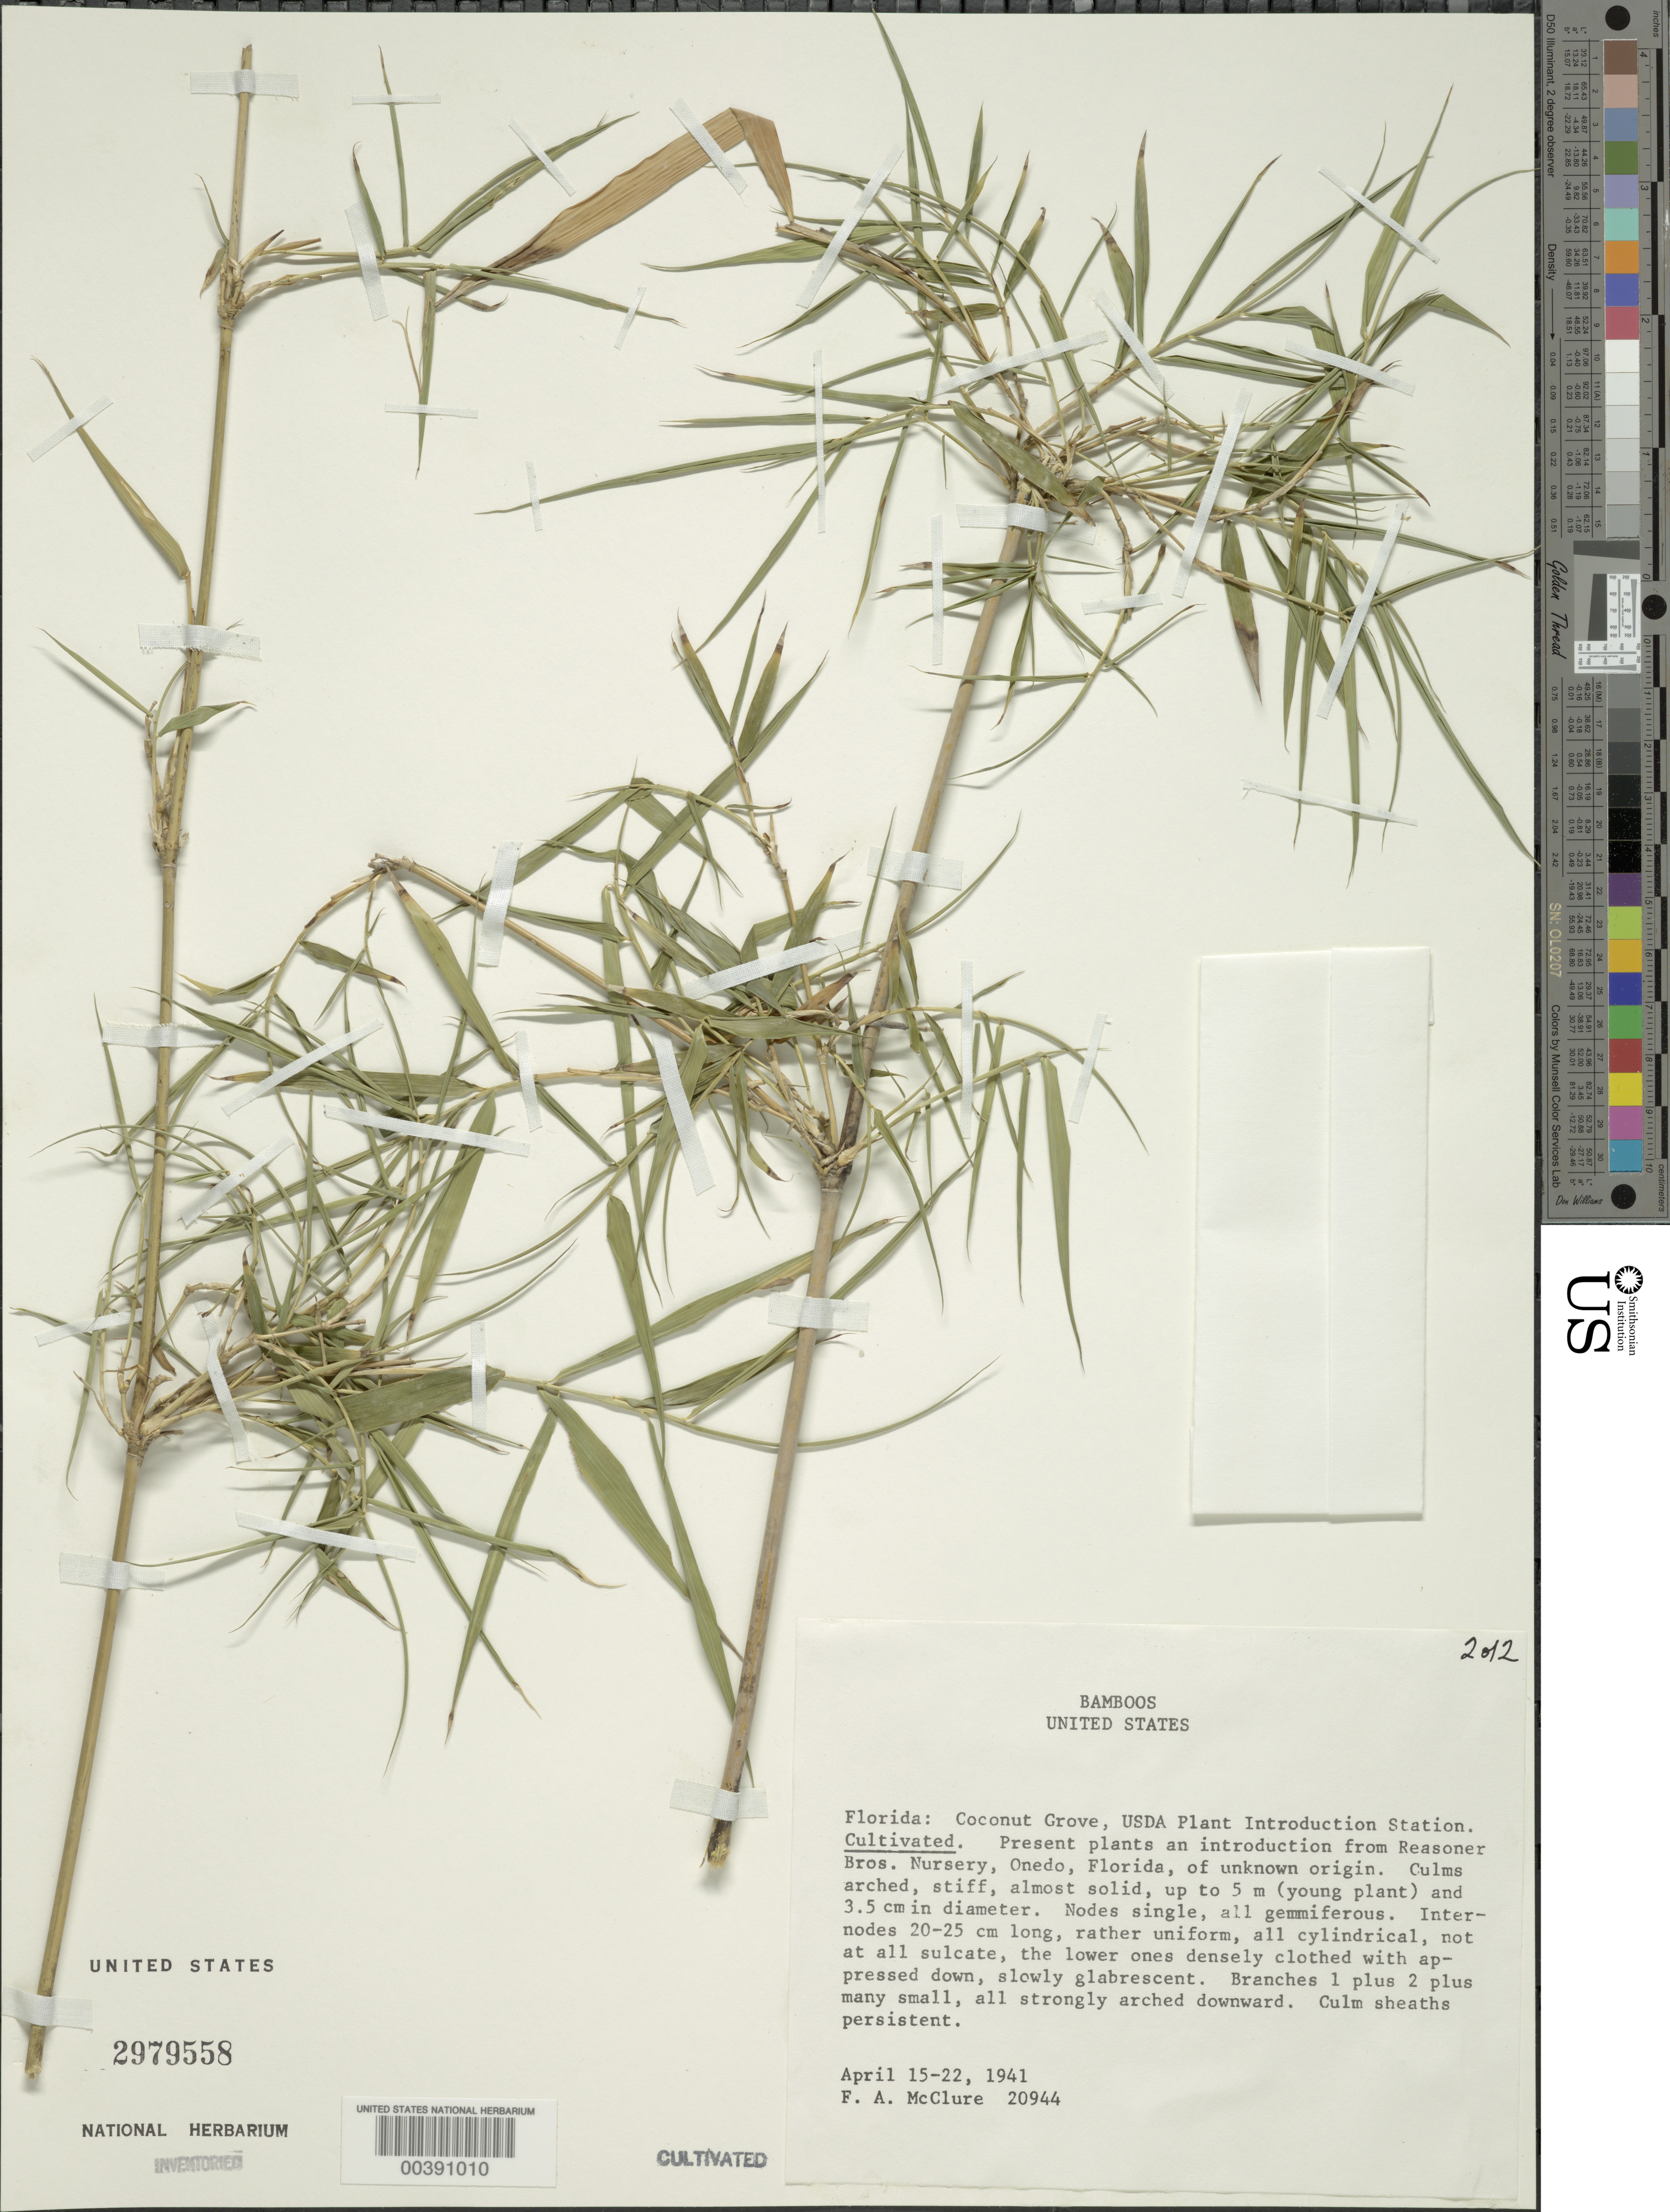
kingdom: Plantae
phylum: Tracheophyta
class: Liliopsida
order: Poales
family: Poaceae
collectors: F. A. McClure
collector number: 20944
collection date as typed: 15 Apr 1941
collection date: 1941-04-15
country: United States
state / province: Florida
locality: Coconut grove, usda pi stat.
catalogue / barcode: US 2979558